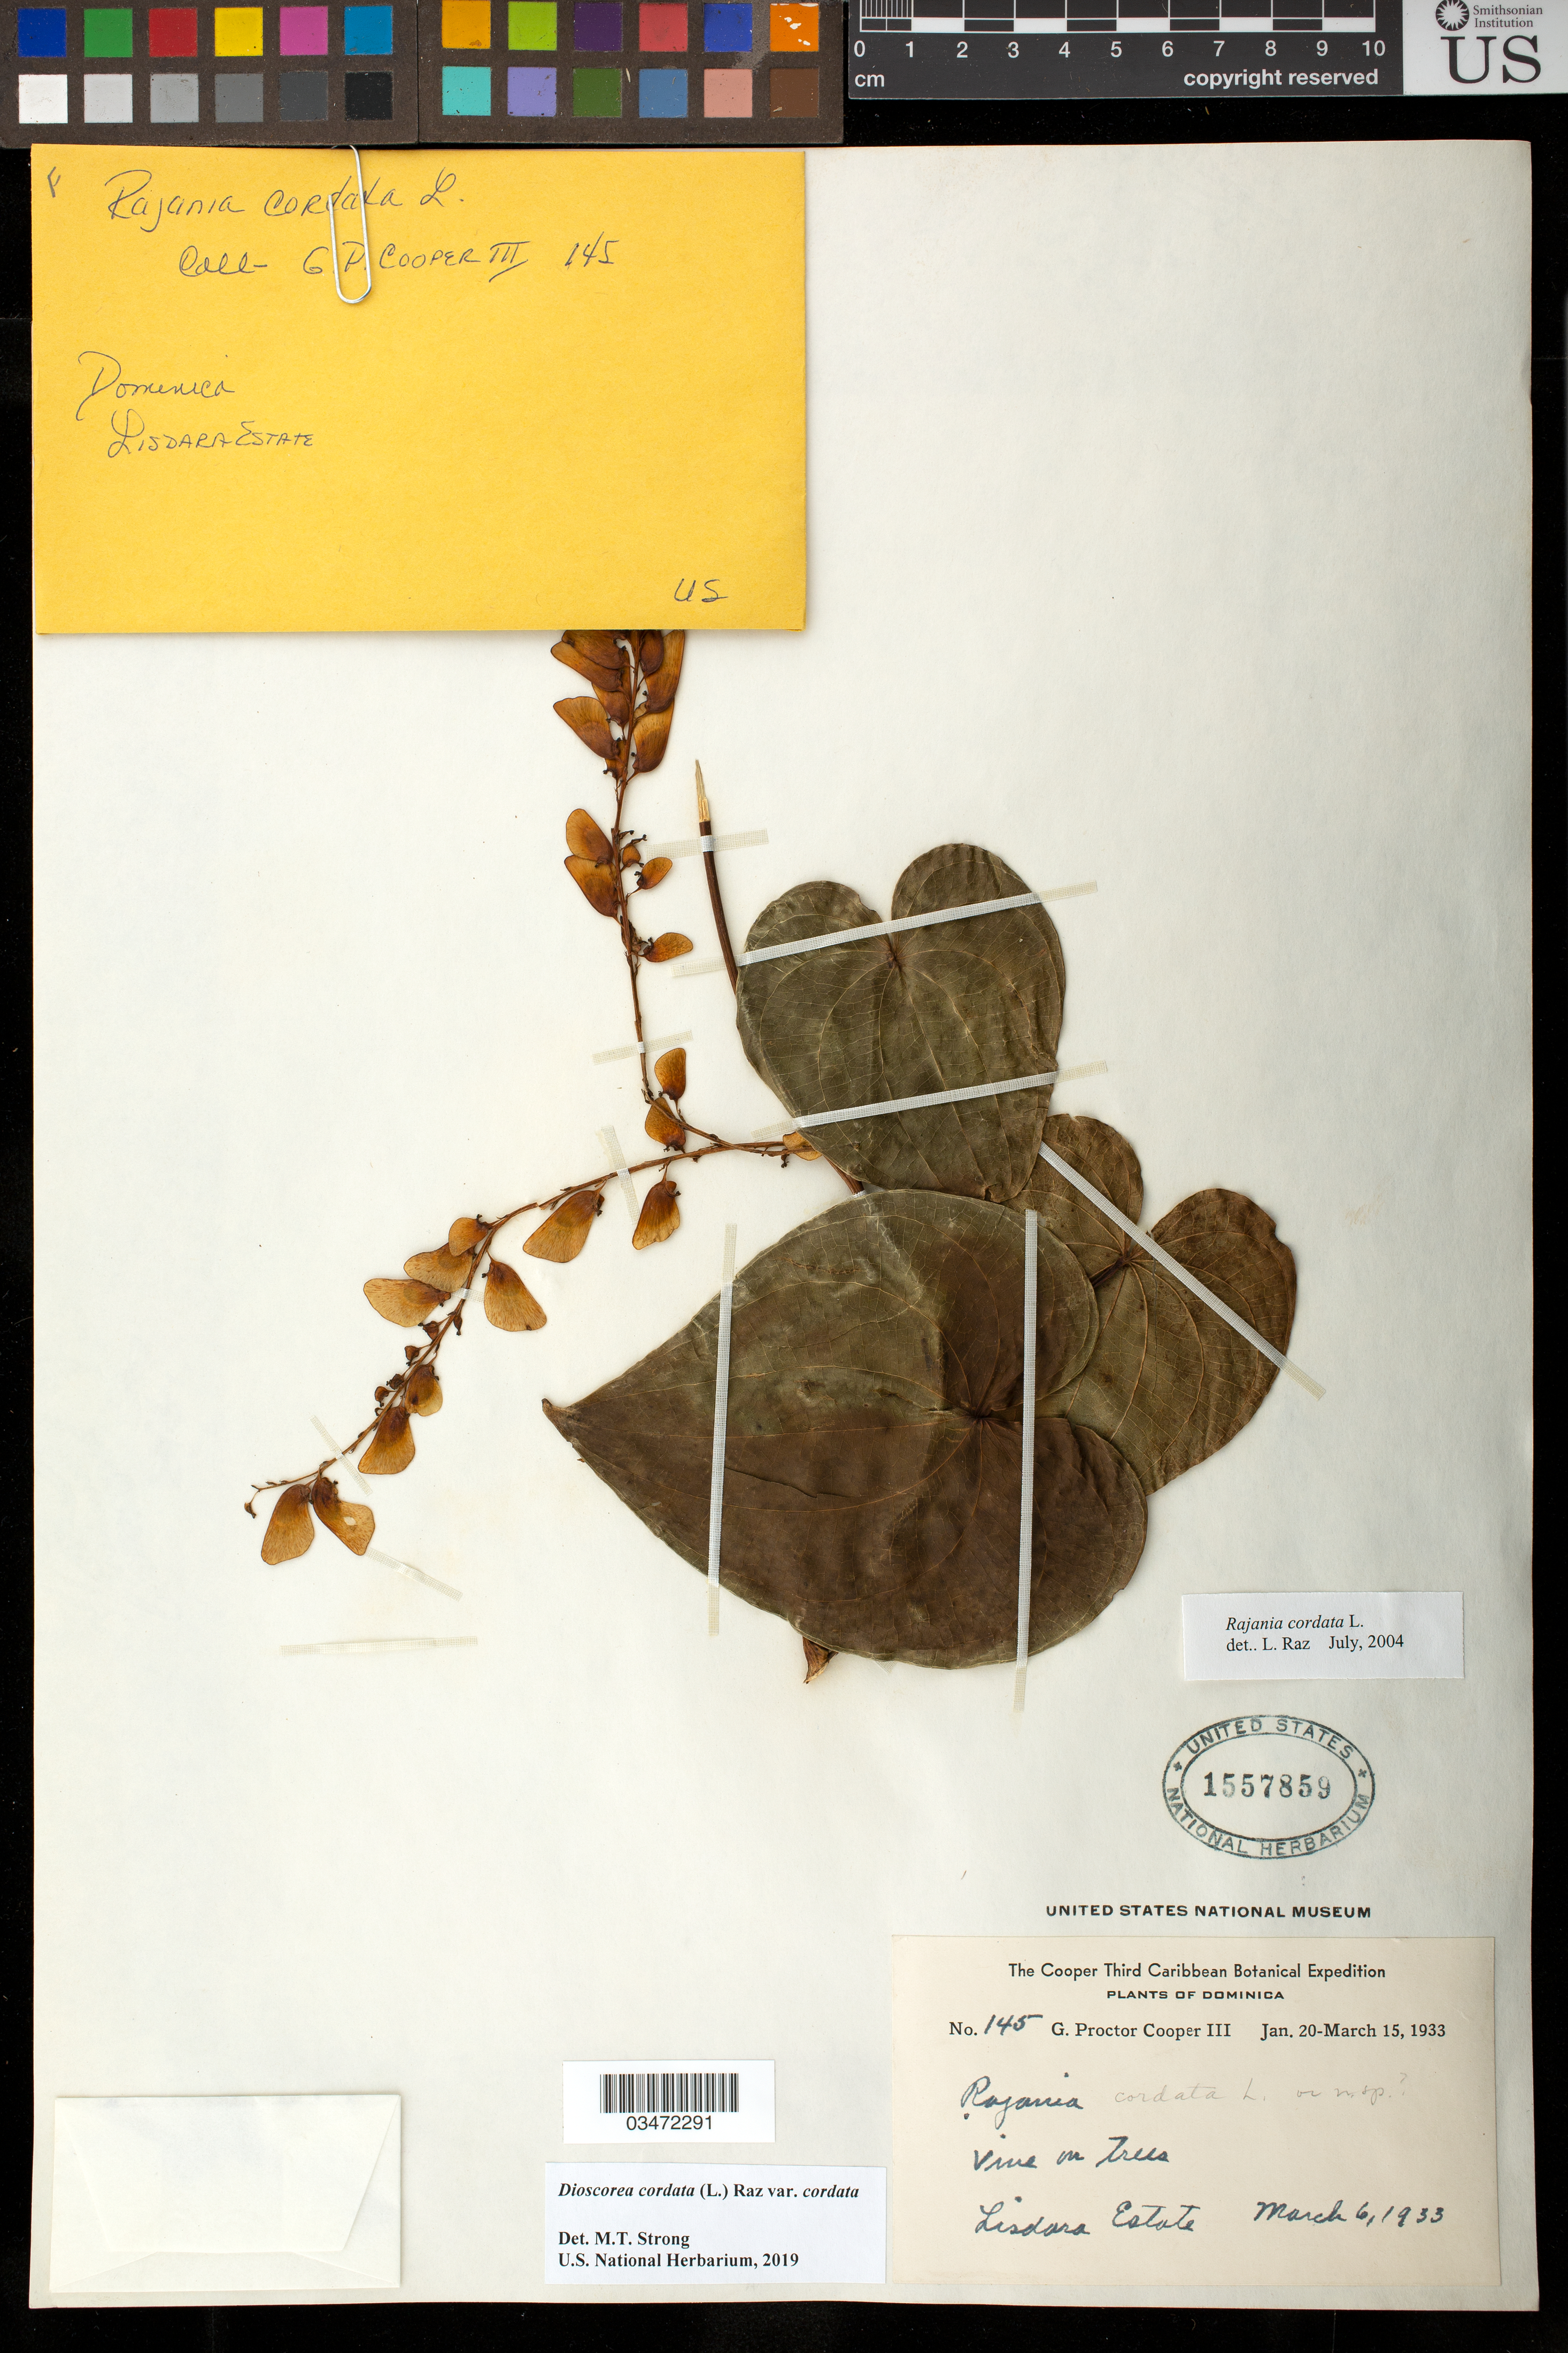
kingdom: Plantae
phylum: Tracheophyta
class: Liliopsida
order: Dioscoreales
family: Dioscoreaceae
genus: Dioscorea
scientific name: Dioscorea cordata var. cordata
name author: (L.) Raz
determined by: Strong, M. T., (US), Smithsonian Institution - National Museum of Natural History (UNITED STATES)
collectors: G. Cooper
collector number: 145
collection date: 1933-03-06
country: Dominica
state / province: St. Patrick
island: Dominica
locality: Lisdara Estate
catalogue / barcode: US 1557859